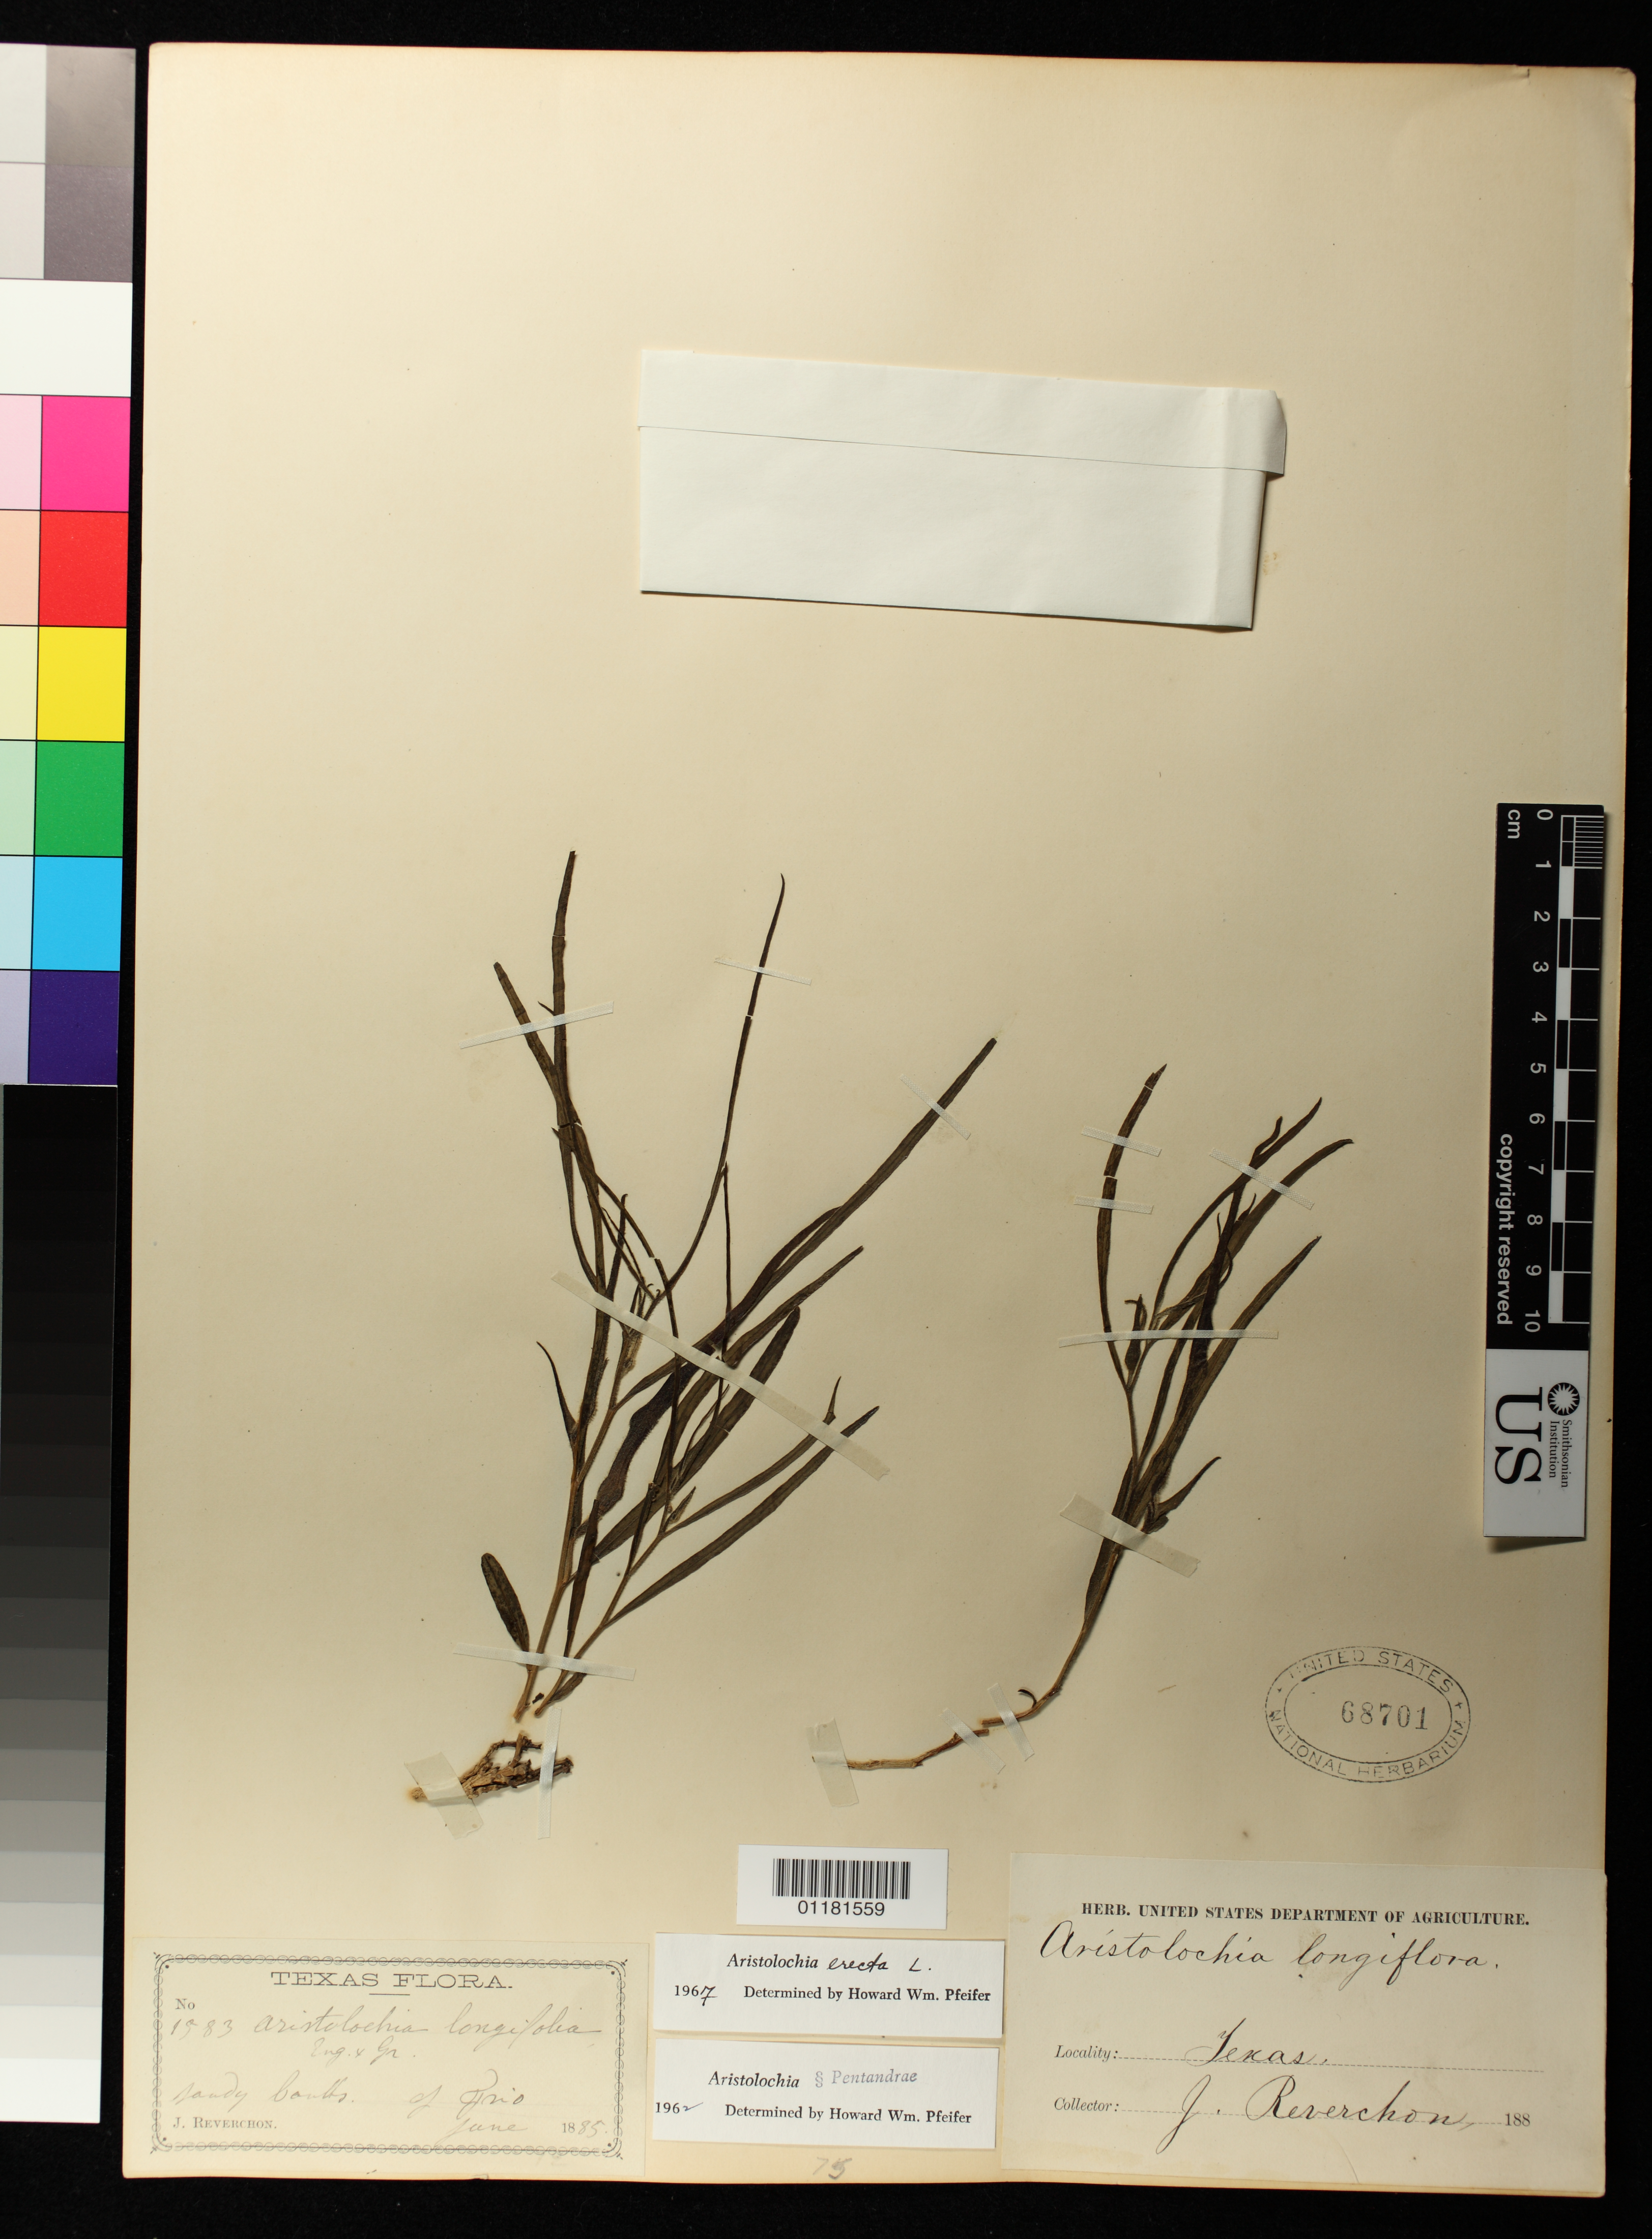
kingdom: Plantae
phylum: Tracheophyta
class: Magnoliopsida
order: Piperales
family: Aristolochiaceae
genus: Aristolochia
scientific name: Aristolochia erecta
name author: L.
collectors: J. Reverchon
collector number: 1583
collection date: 1885-06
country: United States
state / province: Texas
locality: sandy banks of Frio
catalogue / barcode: US 68701